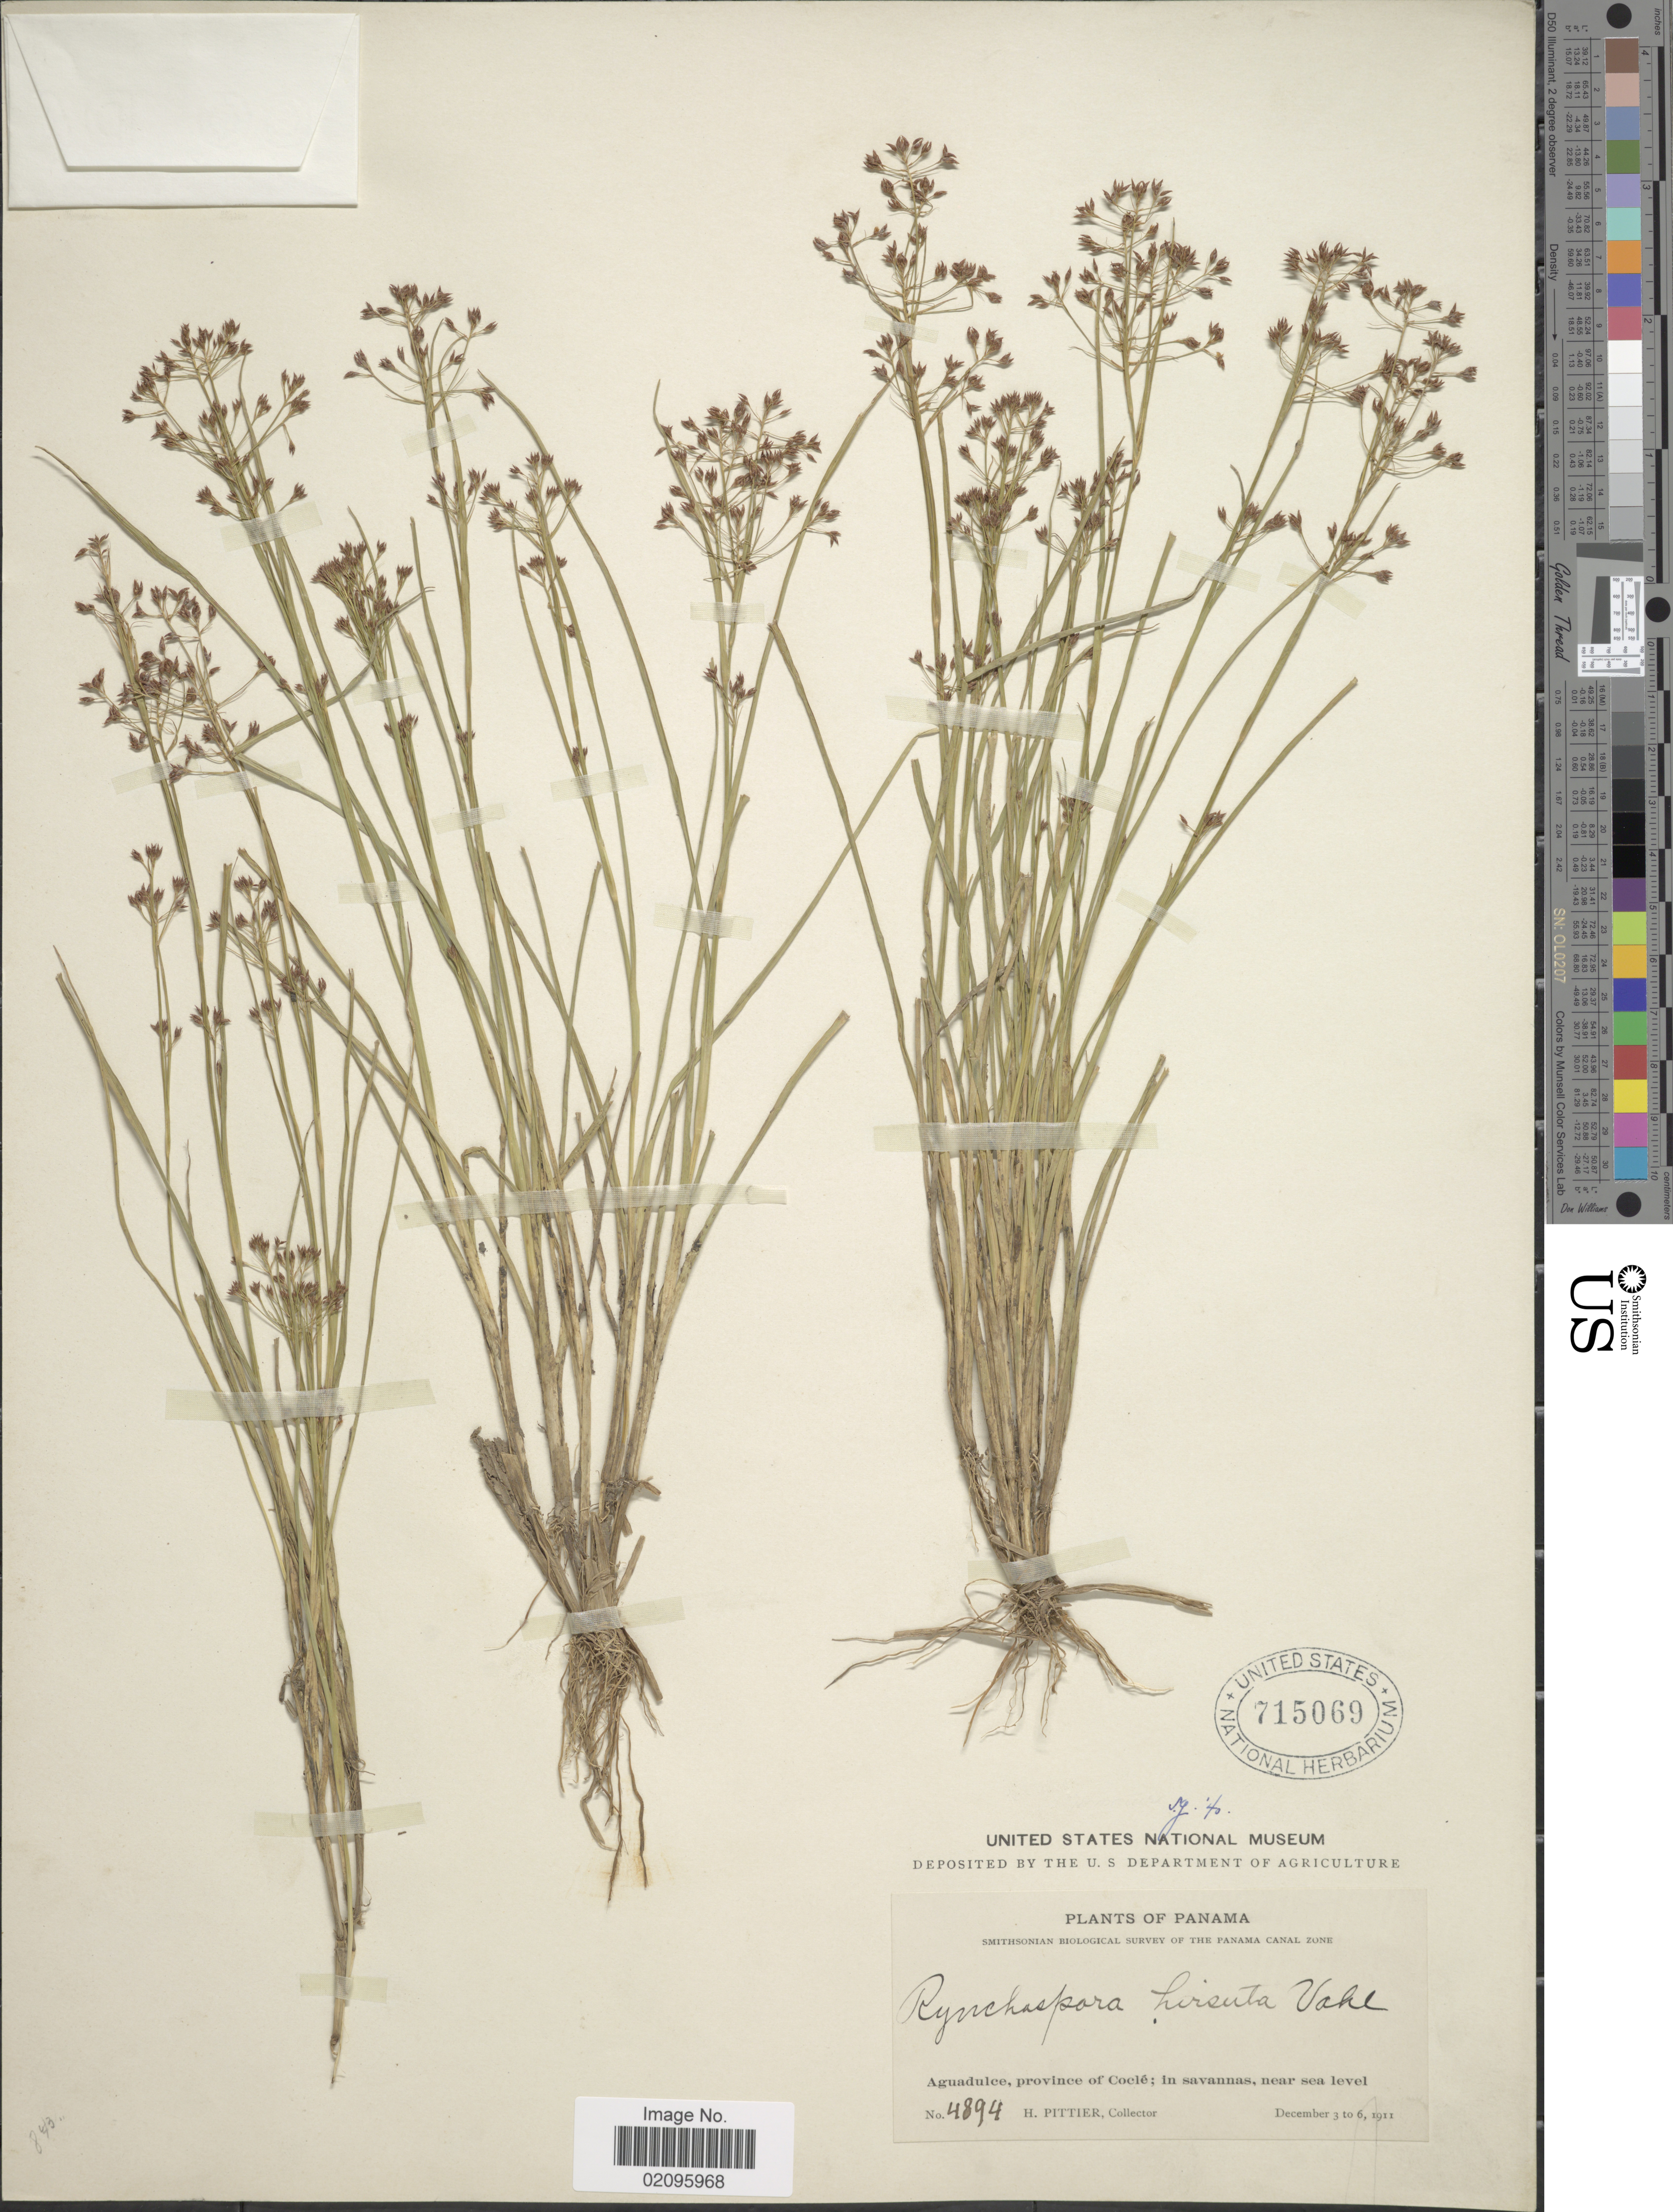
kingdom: Plantae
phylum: Tracheophyta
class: Liliopsida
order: Poales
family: Cyperaceae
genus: Rhynchospora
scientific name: Rhynchospora hirsuta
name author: (Vahl) Vahl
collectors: H. F. Pittier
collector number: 4894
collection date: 1911-12-03/1911-12-06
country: Panama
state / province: Coclé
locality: Aguadulce, The Panama Canal Zone.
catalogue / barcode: US 715069